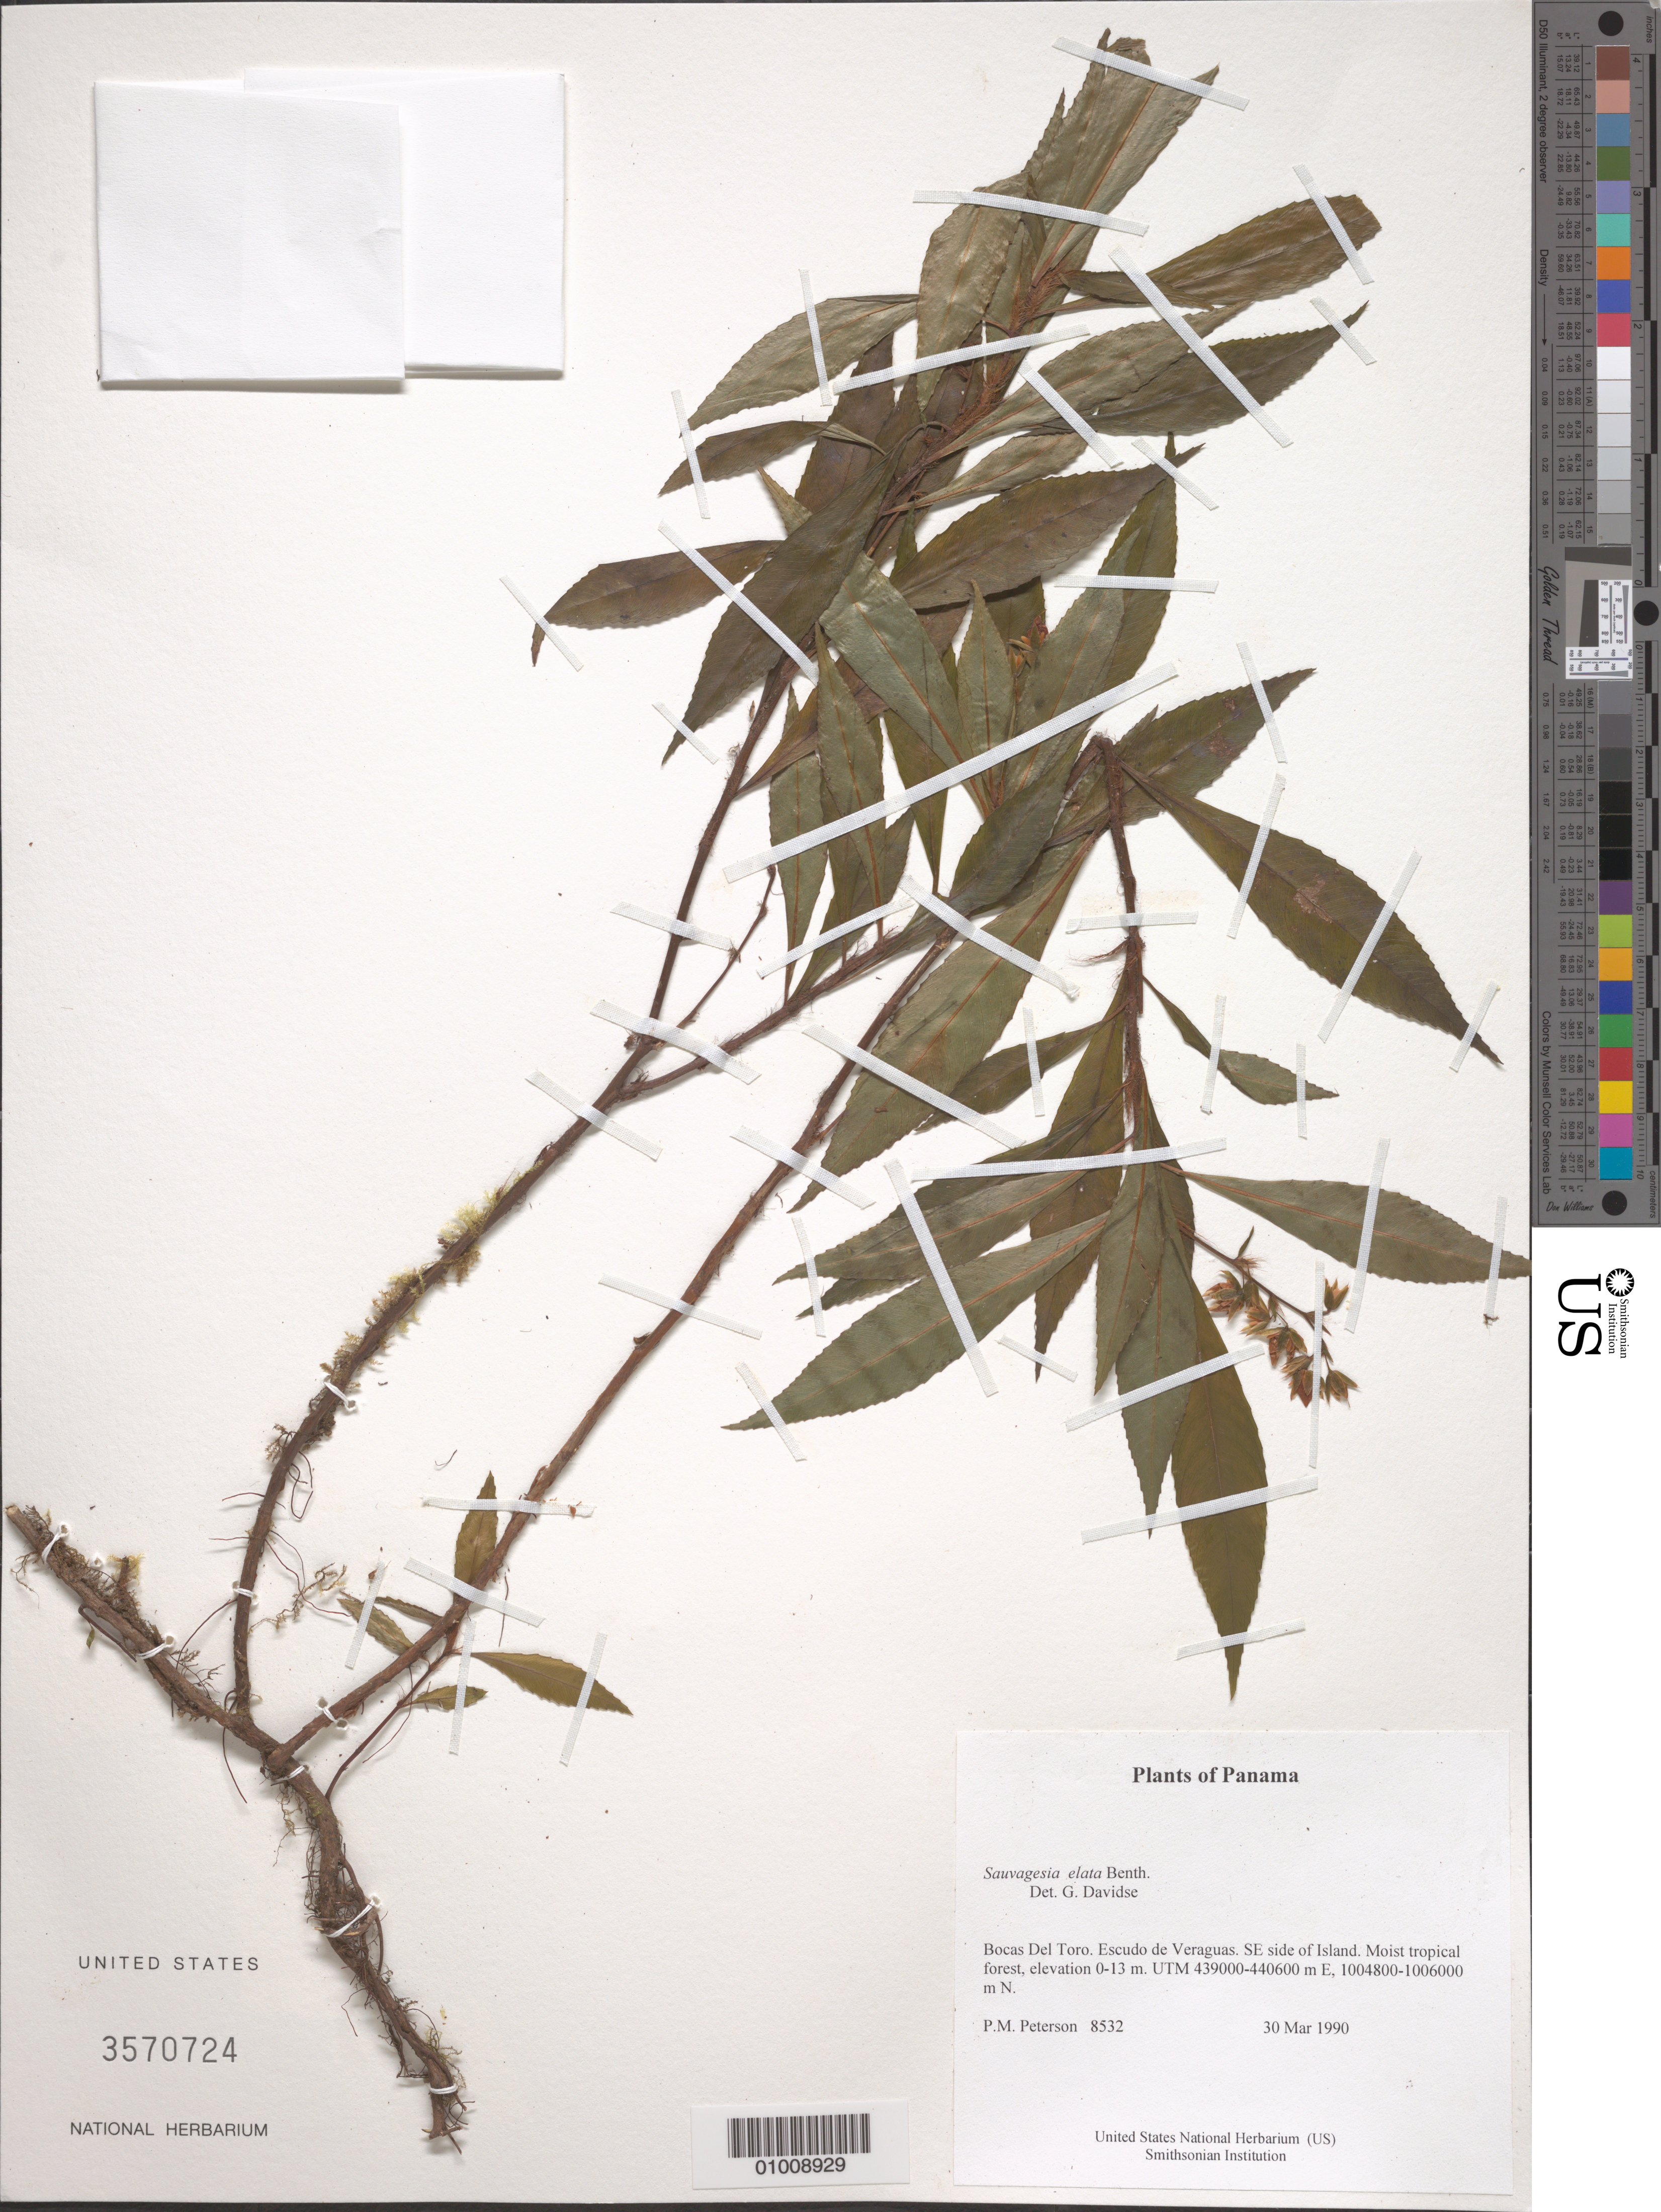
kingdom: Plantae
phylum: Tracheophyta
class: Magnoliopsida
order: Malpighiales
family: Ochnaceae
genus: Sauvagesia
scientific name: Sauvagesia elata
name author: Benth.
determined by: Davidse, Gerrit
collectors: P. M. Peterson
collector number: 08532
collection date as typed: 30 Mar 1990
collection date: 1990-03-30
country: Panama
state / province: Bocas del Toro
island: Escudo de Veraguas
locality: SE side of Island.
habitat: Moist tropical forest, elevation 0-13 m. UTM 439000-440600 m E, 1004800-1006000 m N.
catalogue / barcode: US 3570724